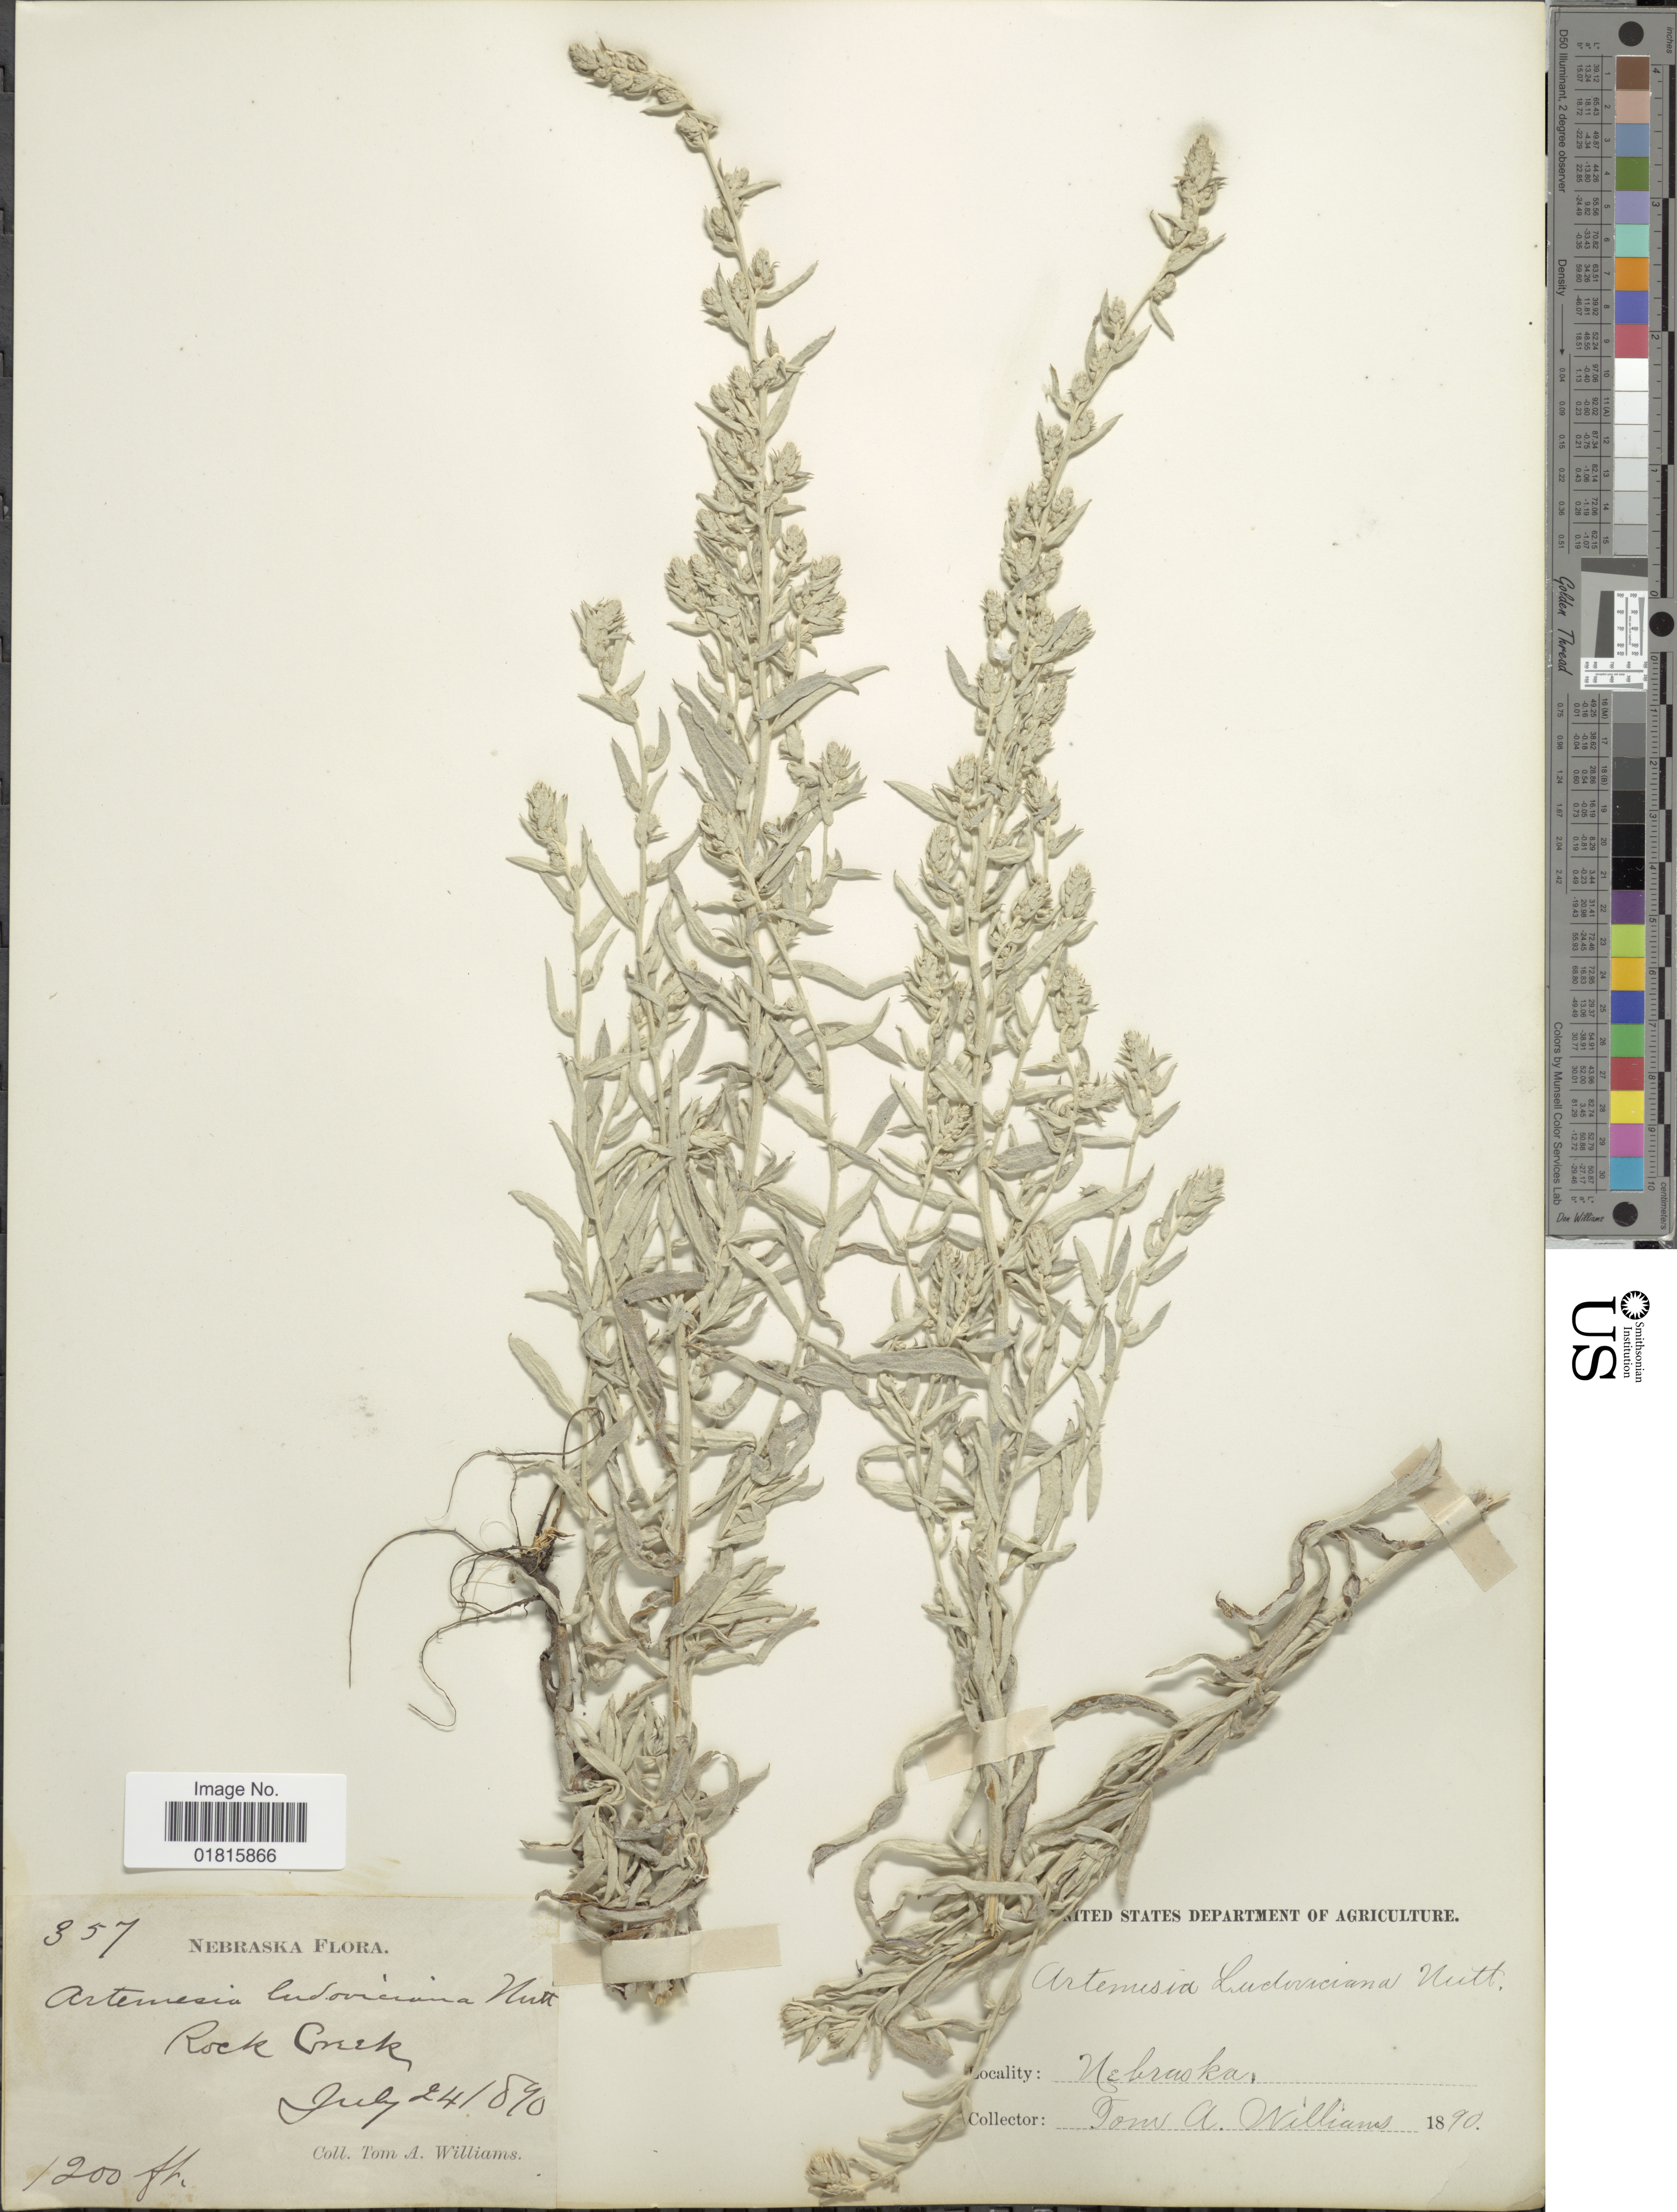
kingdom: Plantae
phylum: Tracheophyta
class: Magnoliopsida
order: Asterales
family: Asteraceae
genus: Artemisia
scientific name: Artemisia gnaphaloides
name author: Nutt.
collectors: T. A. Williams (herbarium)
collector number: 357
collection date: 1890-07-24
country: United States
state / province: Nebraska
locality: Rock Creek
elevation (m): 366